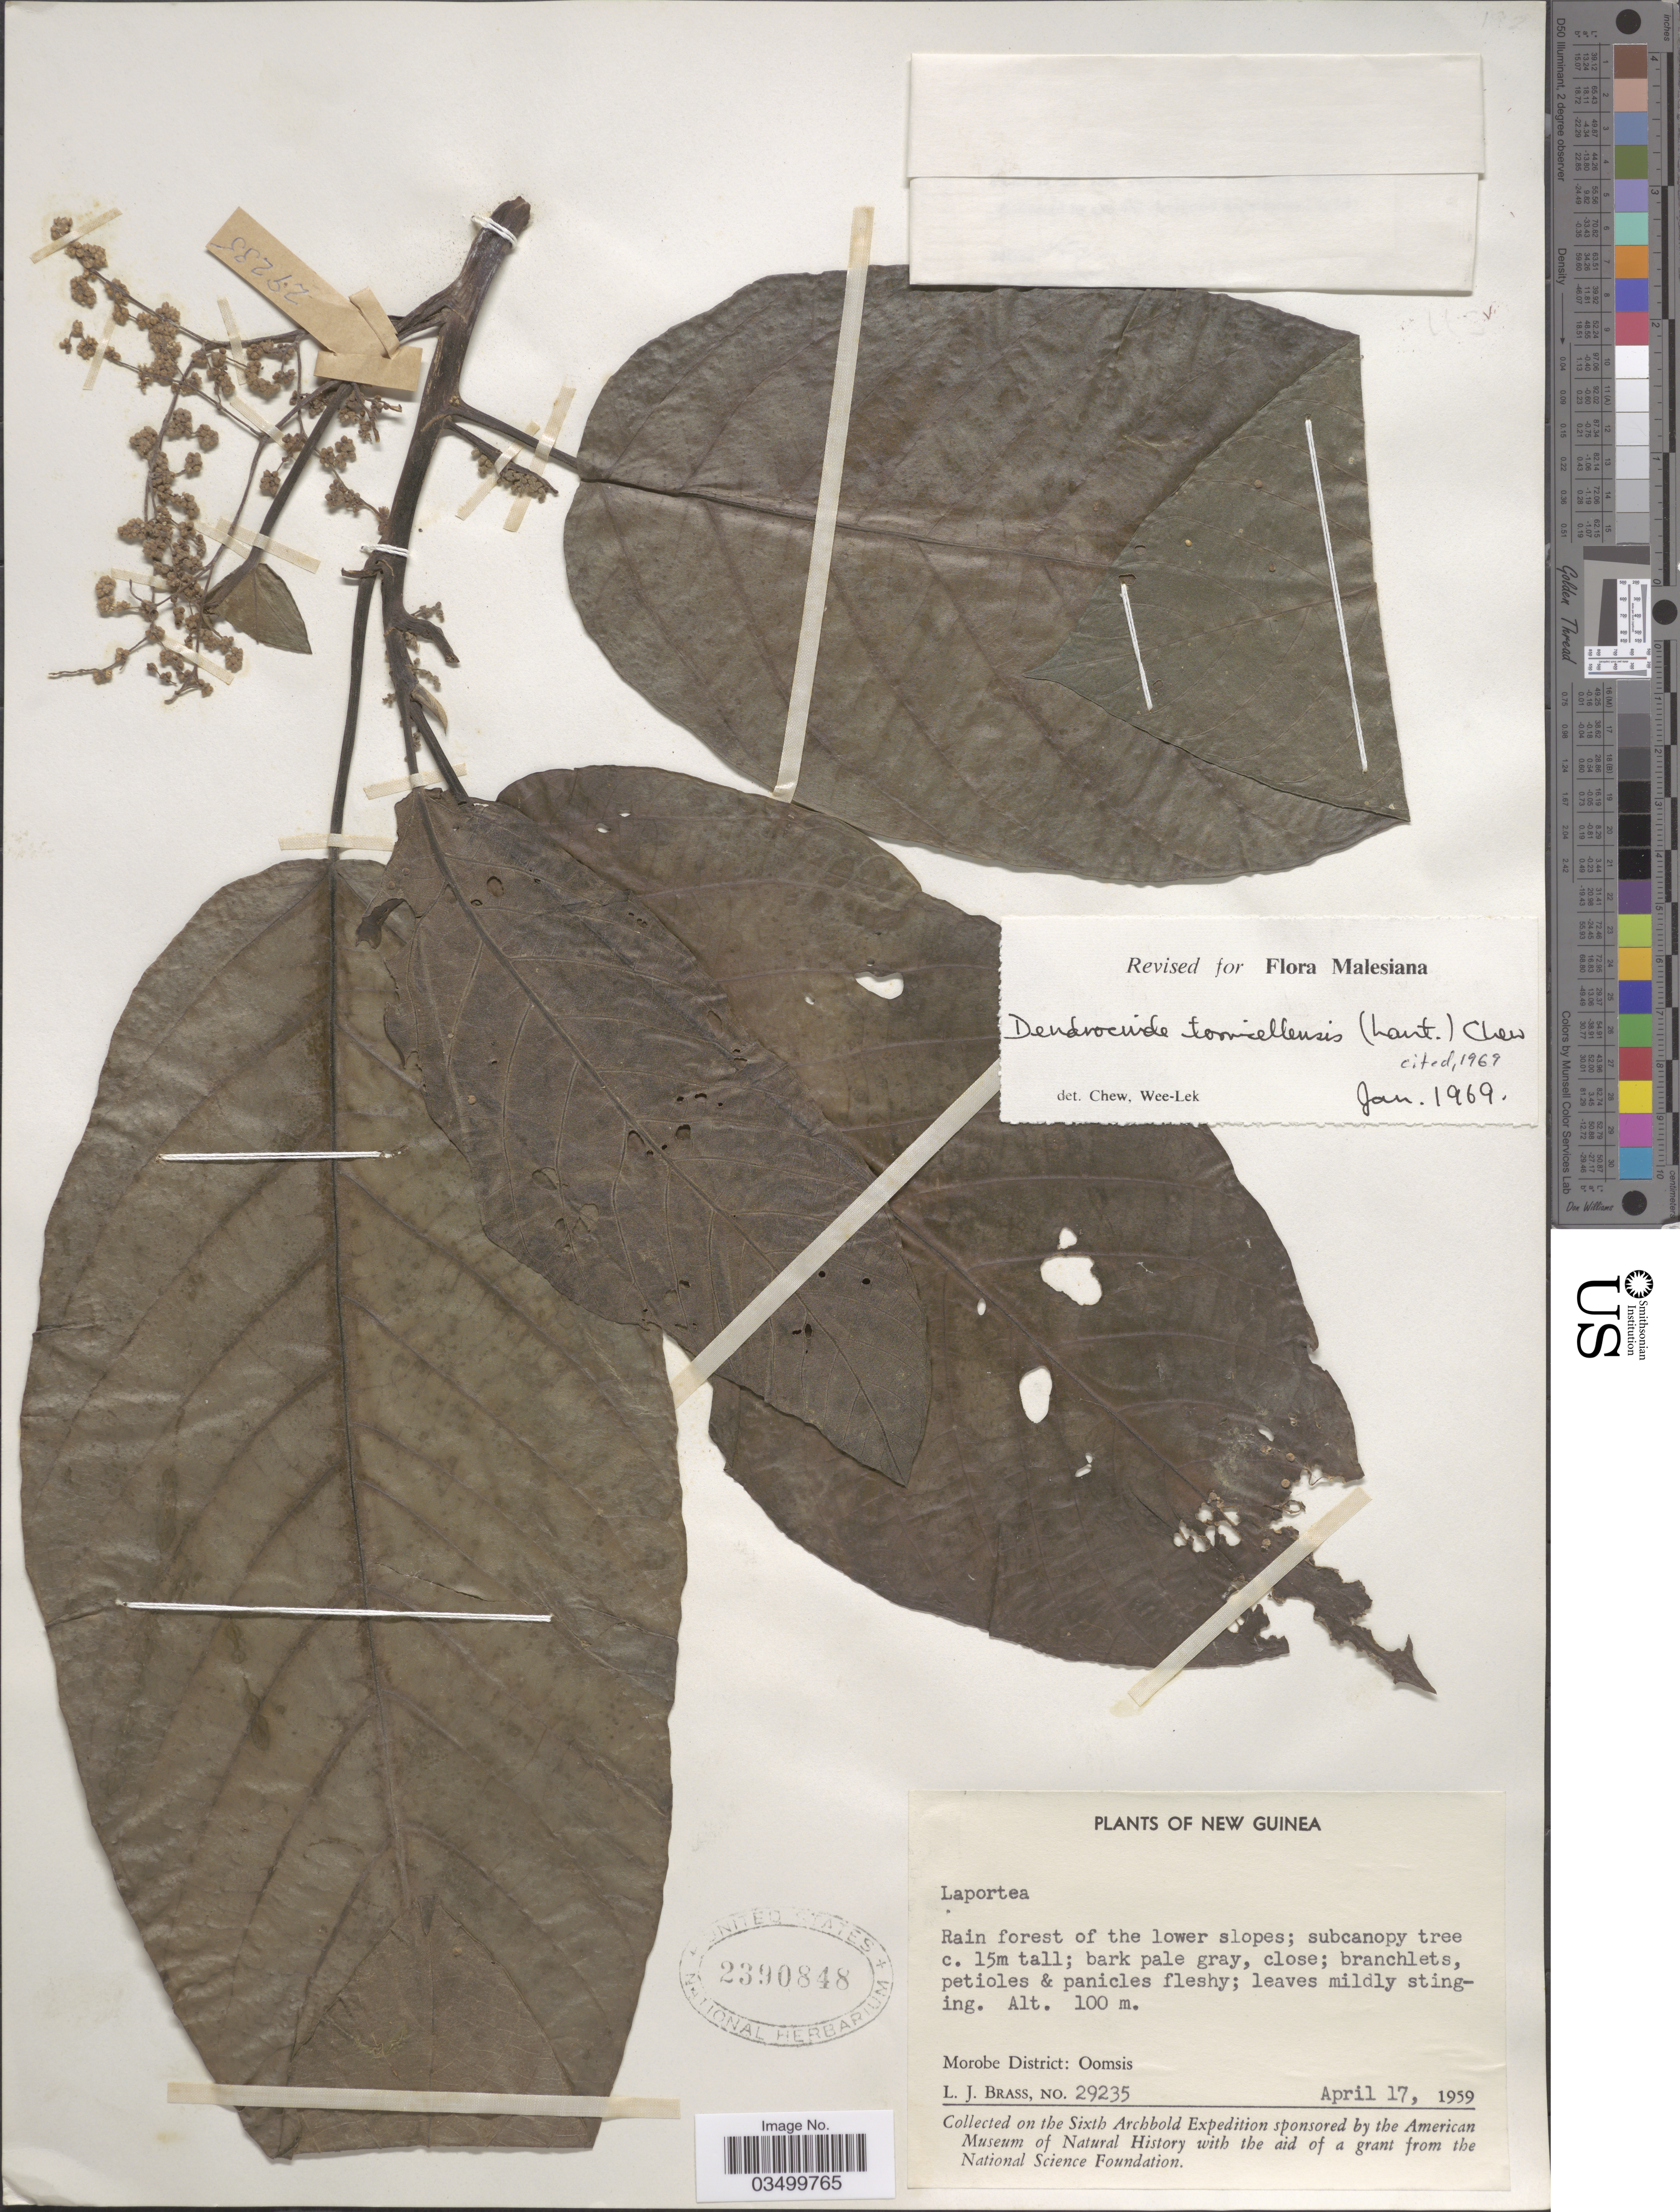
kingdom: Plantae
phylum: Tracheophyta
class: Magnoliopsida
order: Rosales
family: Urticaceae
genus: Dendrocnide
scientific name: Dendrocnide torricellensis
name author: (Lauterb.) Chew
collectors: L. J. Brass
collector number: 29235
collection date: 1959-04-17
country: Papua New Guinea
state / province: Morobe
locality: New Guinea. Morobe District: Oomsis.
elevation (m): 100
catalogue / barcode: US 2390848